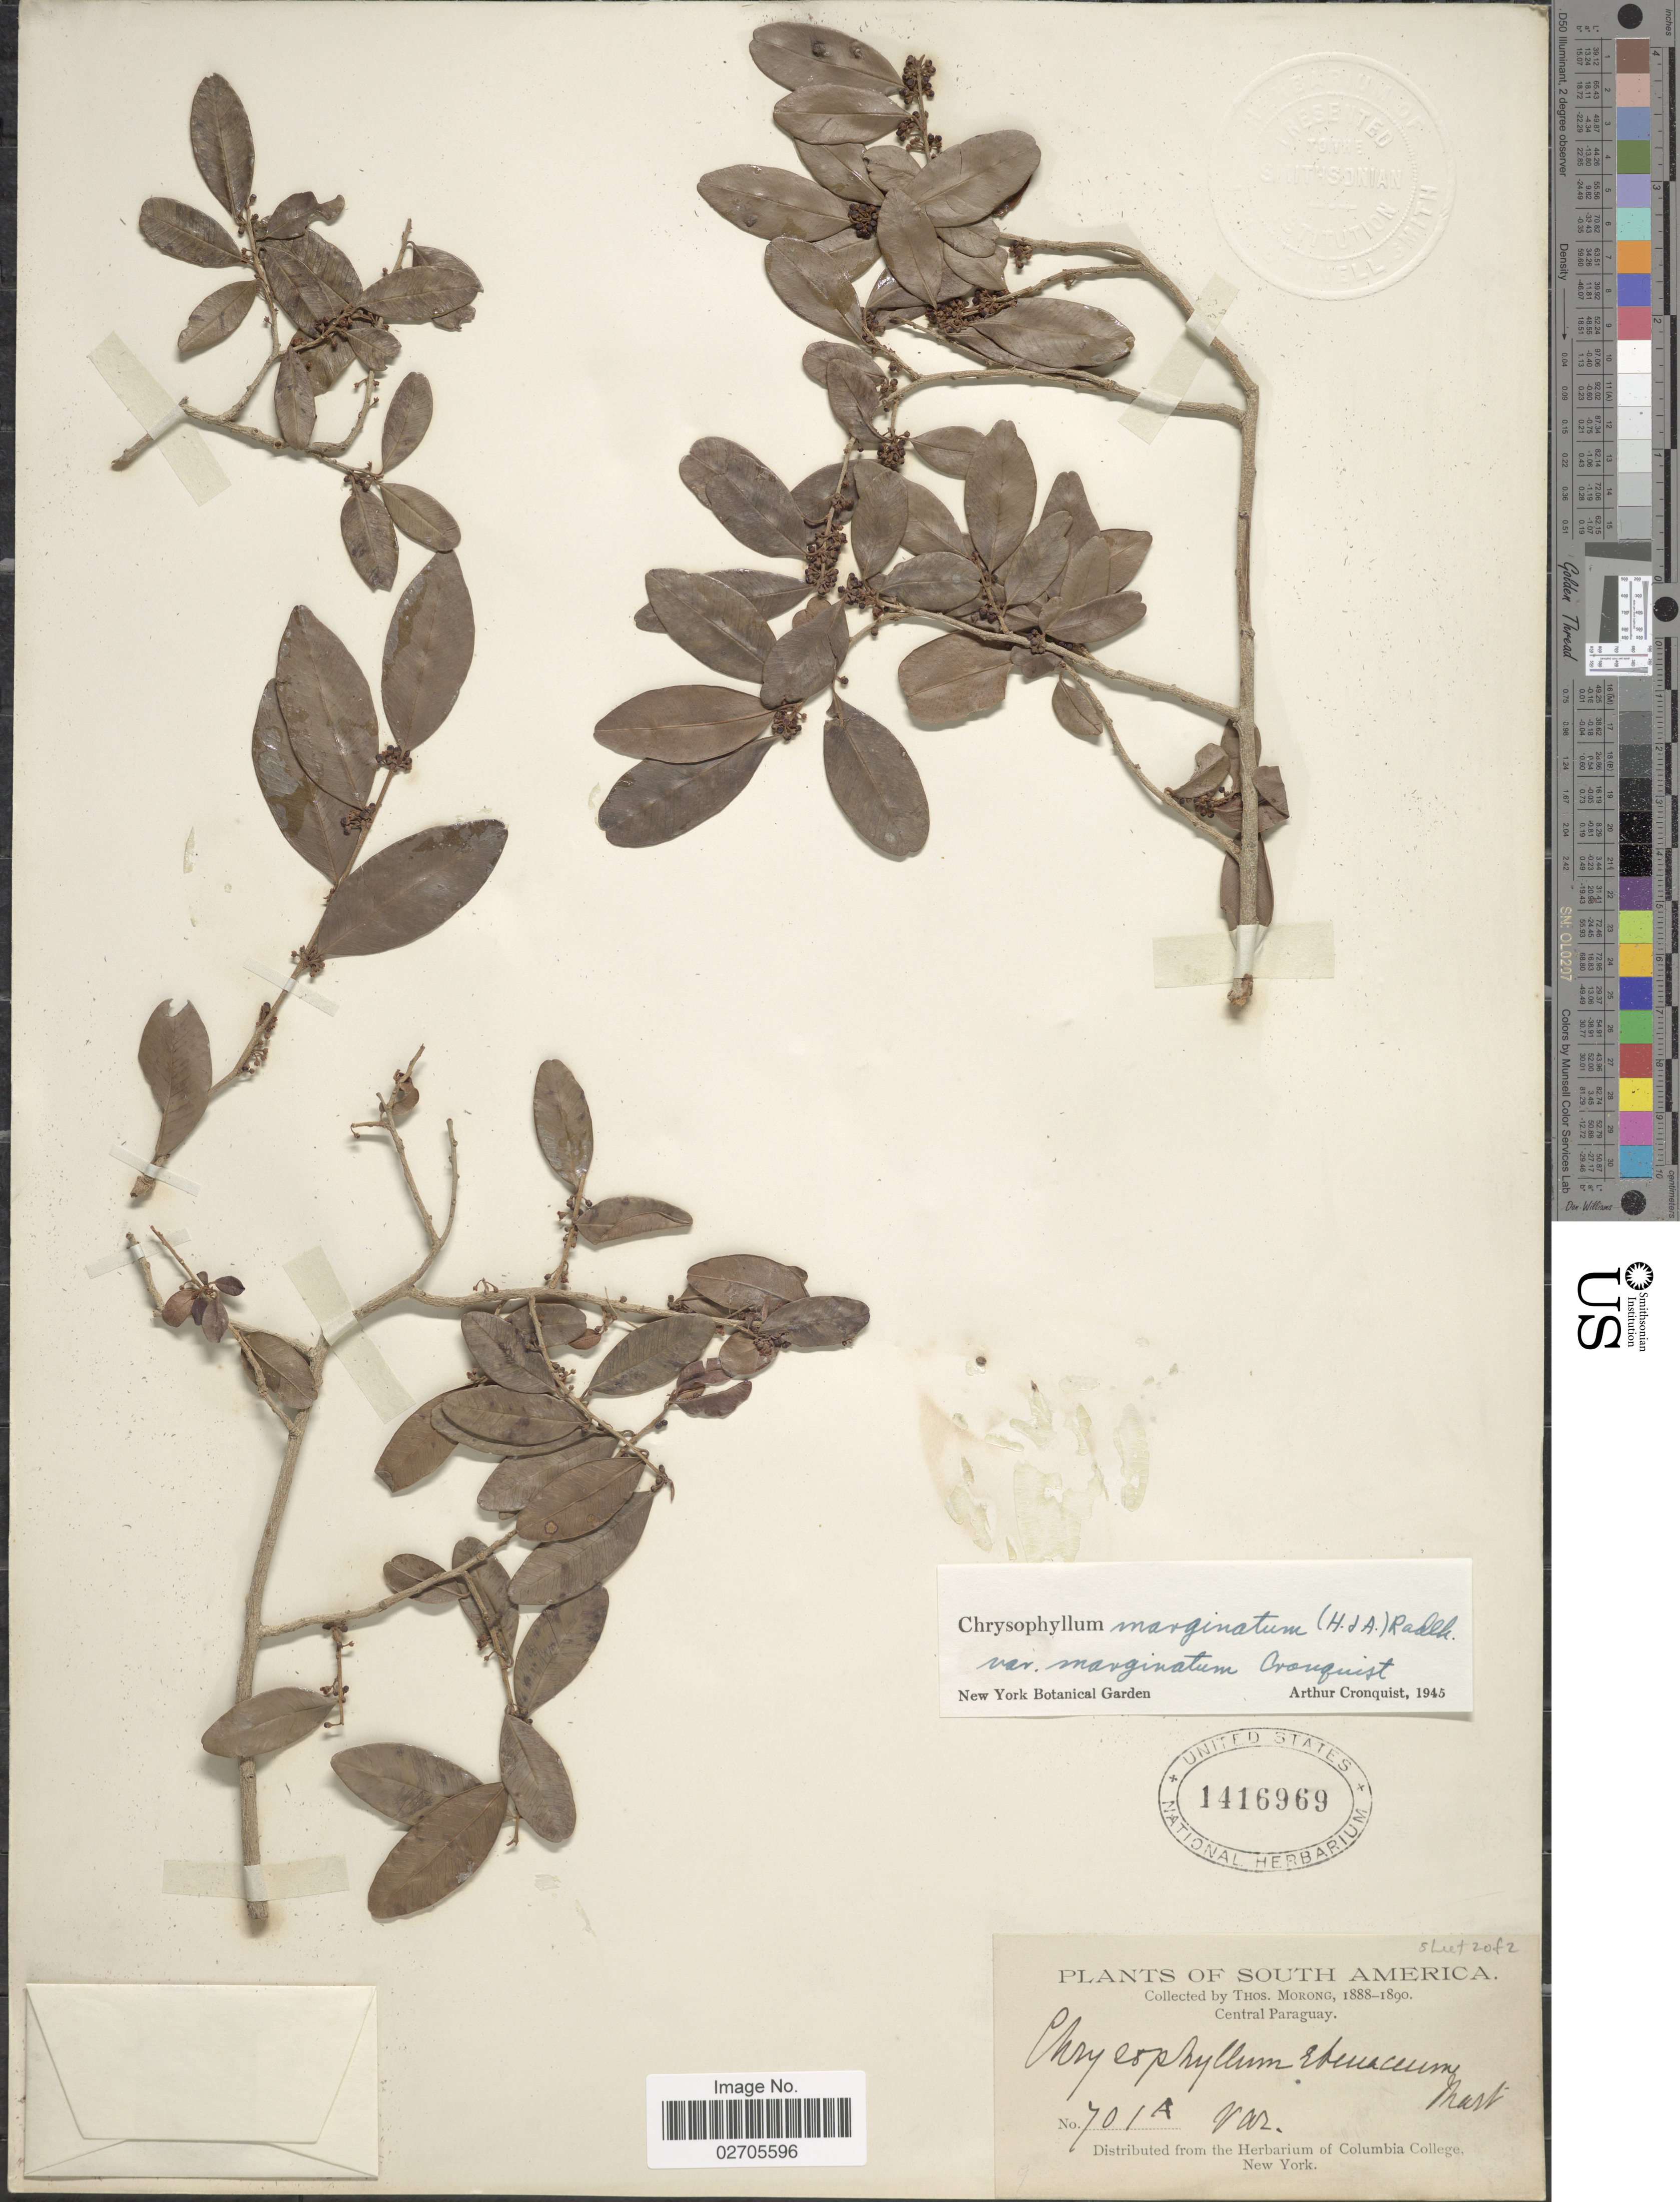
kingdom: Plantae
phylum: Tracheophyta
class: Magnoliopsida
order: Ericales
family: Sapotaceae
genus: Chrysophyllum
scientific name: Chrysophyllum marginatum subsp. marginatum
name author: (Hook. & Arn.) Radlk.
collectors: T. Morong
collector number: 701A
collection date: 1888/1890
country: Paraguay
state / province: Central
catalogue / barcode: US 1416969